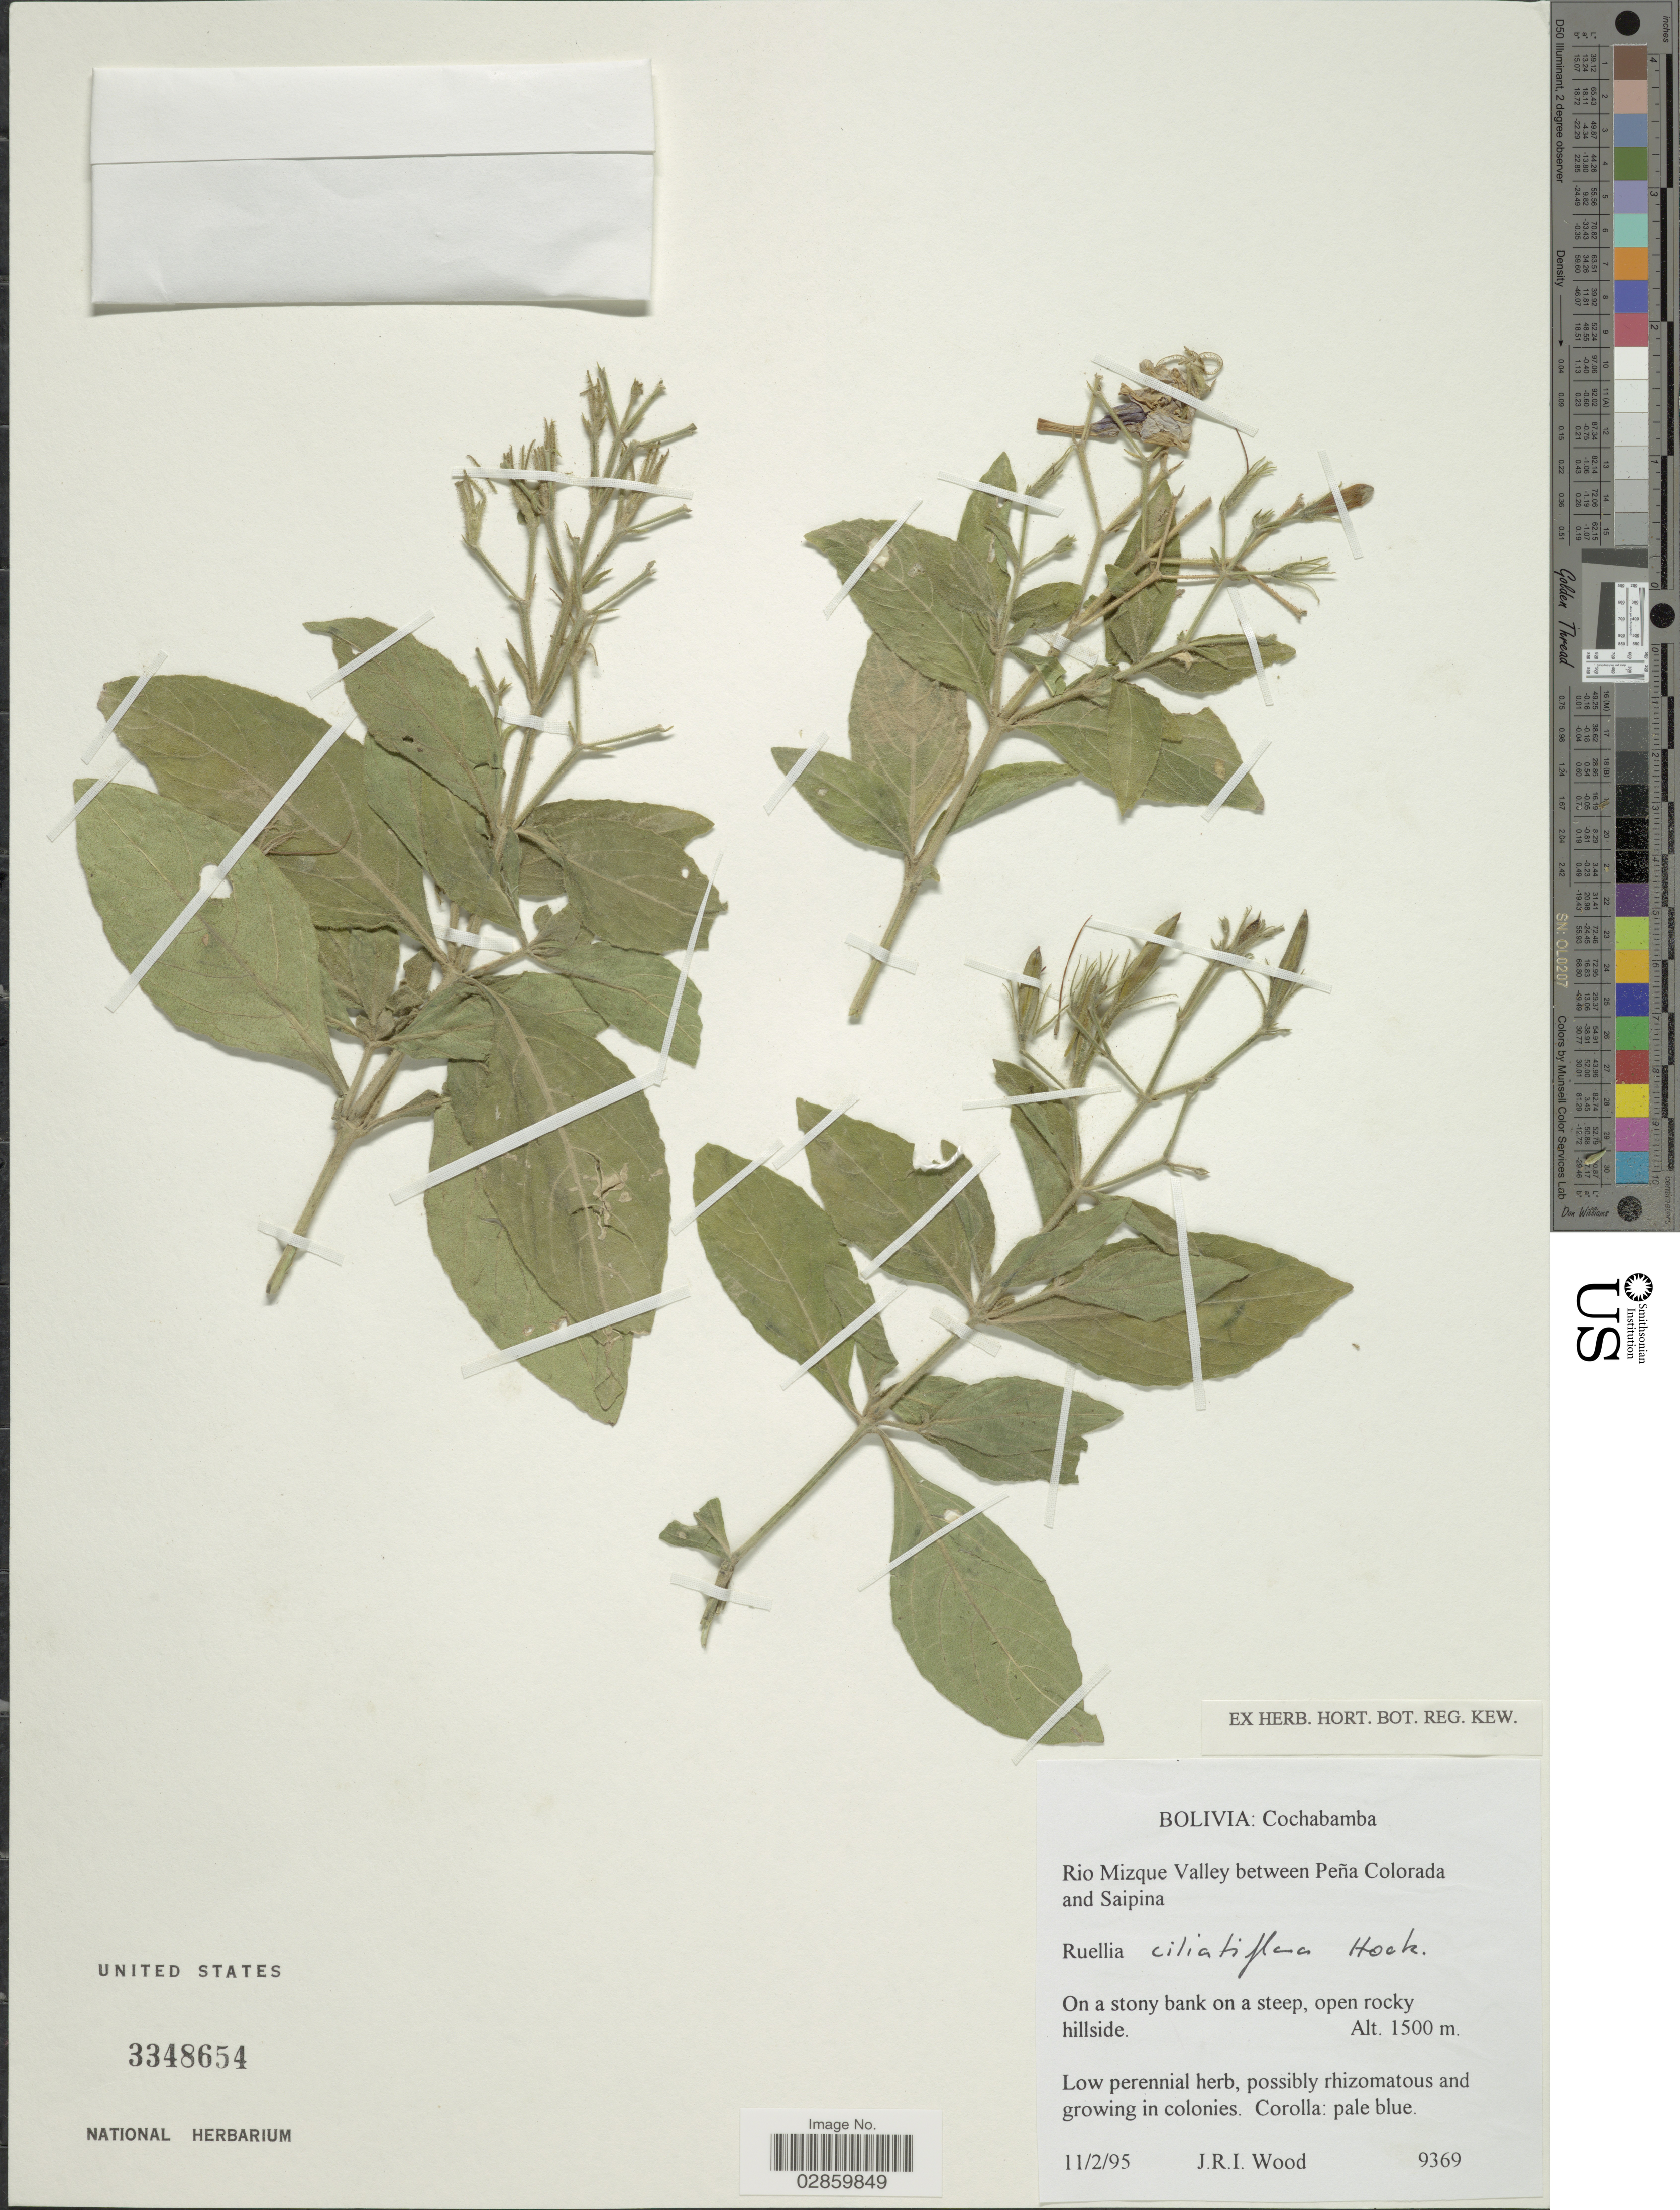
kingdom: Plantae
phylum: Tracheophyta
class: Magnoliopsida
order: Lamiales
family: Acanthaceae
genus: Ruellia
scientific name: Ruellia ciliatiflora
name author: Hook.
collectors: J. R. I. Wood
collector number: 9369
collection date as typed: Transcribed d/m/y: 11/2/95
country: Bolivia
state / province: Cochabamba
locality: Rio Mizque Valley between Peña Colorada and Saipina.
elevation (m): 1500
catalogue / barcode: US 3348654